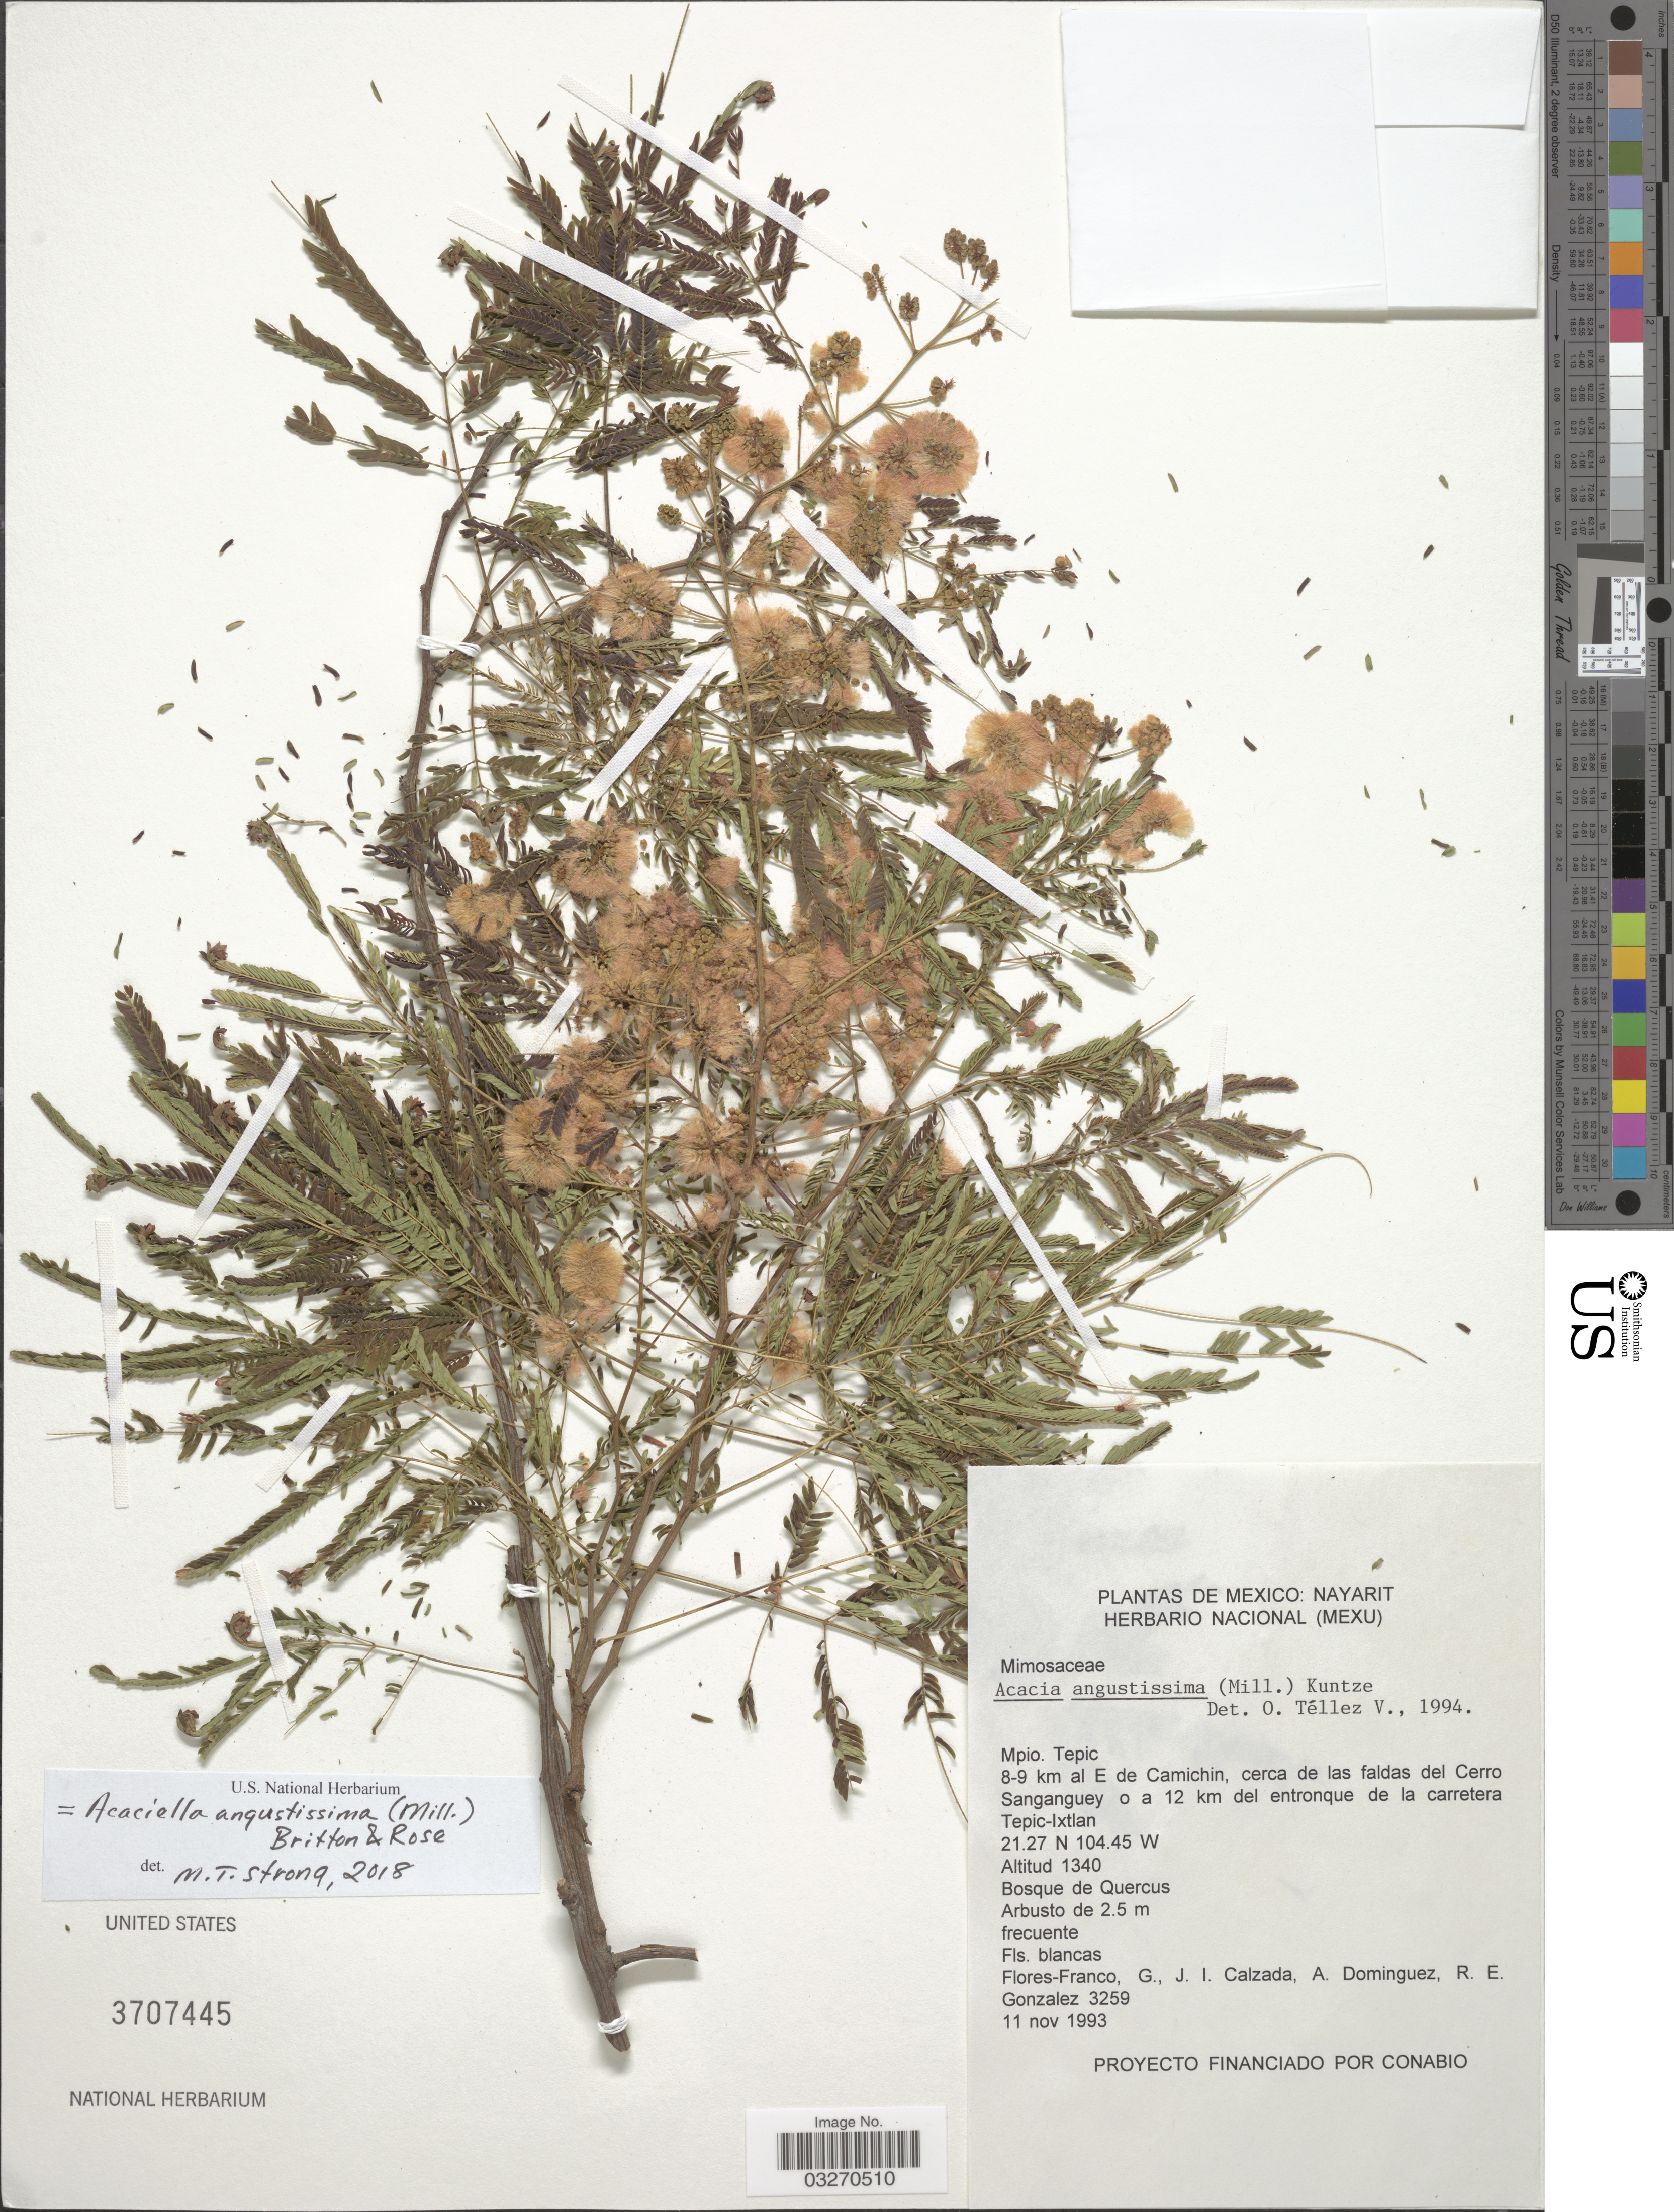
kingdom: Plantae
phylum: Tracheophyta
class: Magnoliopsida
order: Fabales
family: Fabaceae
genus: Acaciella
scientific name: Acaciella angustissima var. angustissima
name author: (Mill.) Britton & Rose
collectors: G. Flores F., J. I. Calzada, A. Dominguez & R. Gonzalez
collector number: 3259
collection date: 1993-11-11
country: Mexico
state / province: Nayarit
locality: Mpio. Tepic. 8-9 km al E de Camichin, cerca de las faldas del Cerro Sanganguey o a 12 km del entronque de la carretera Tepic-Ixtlan.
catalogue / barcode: US 3707445